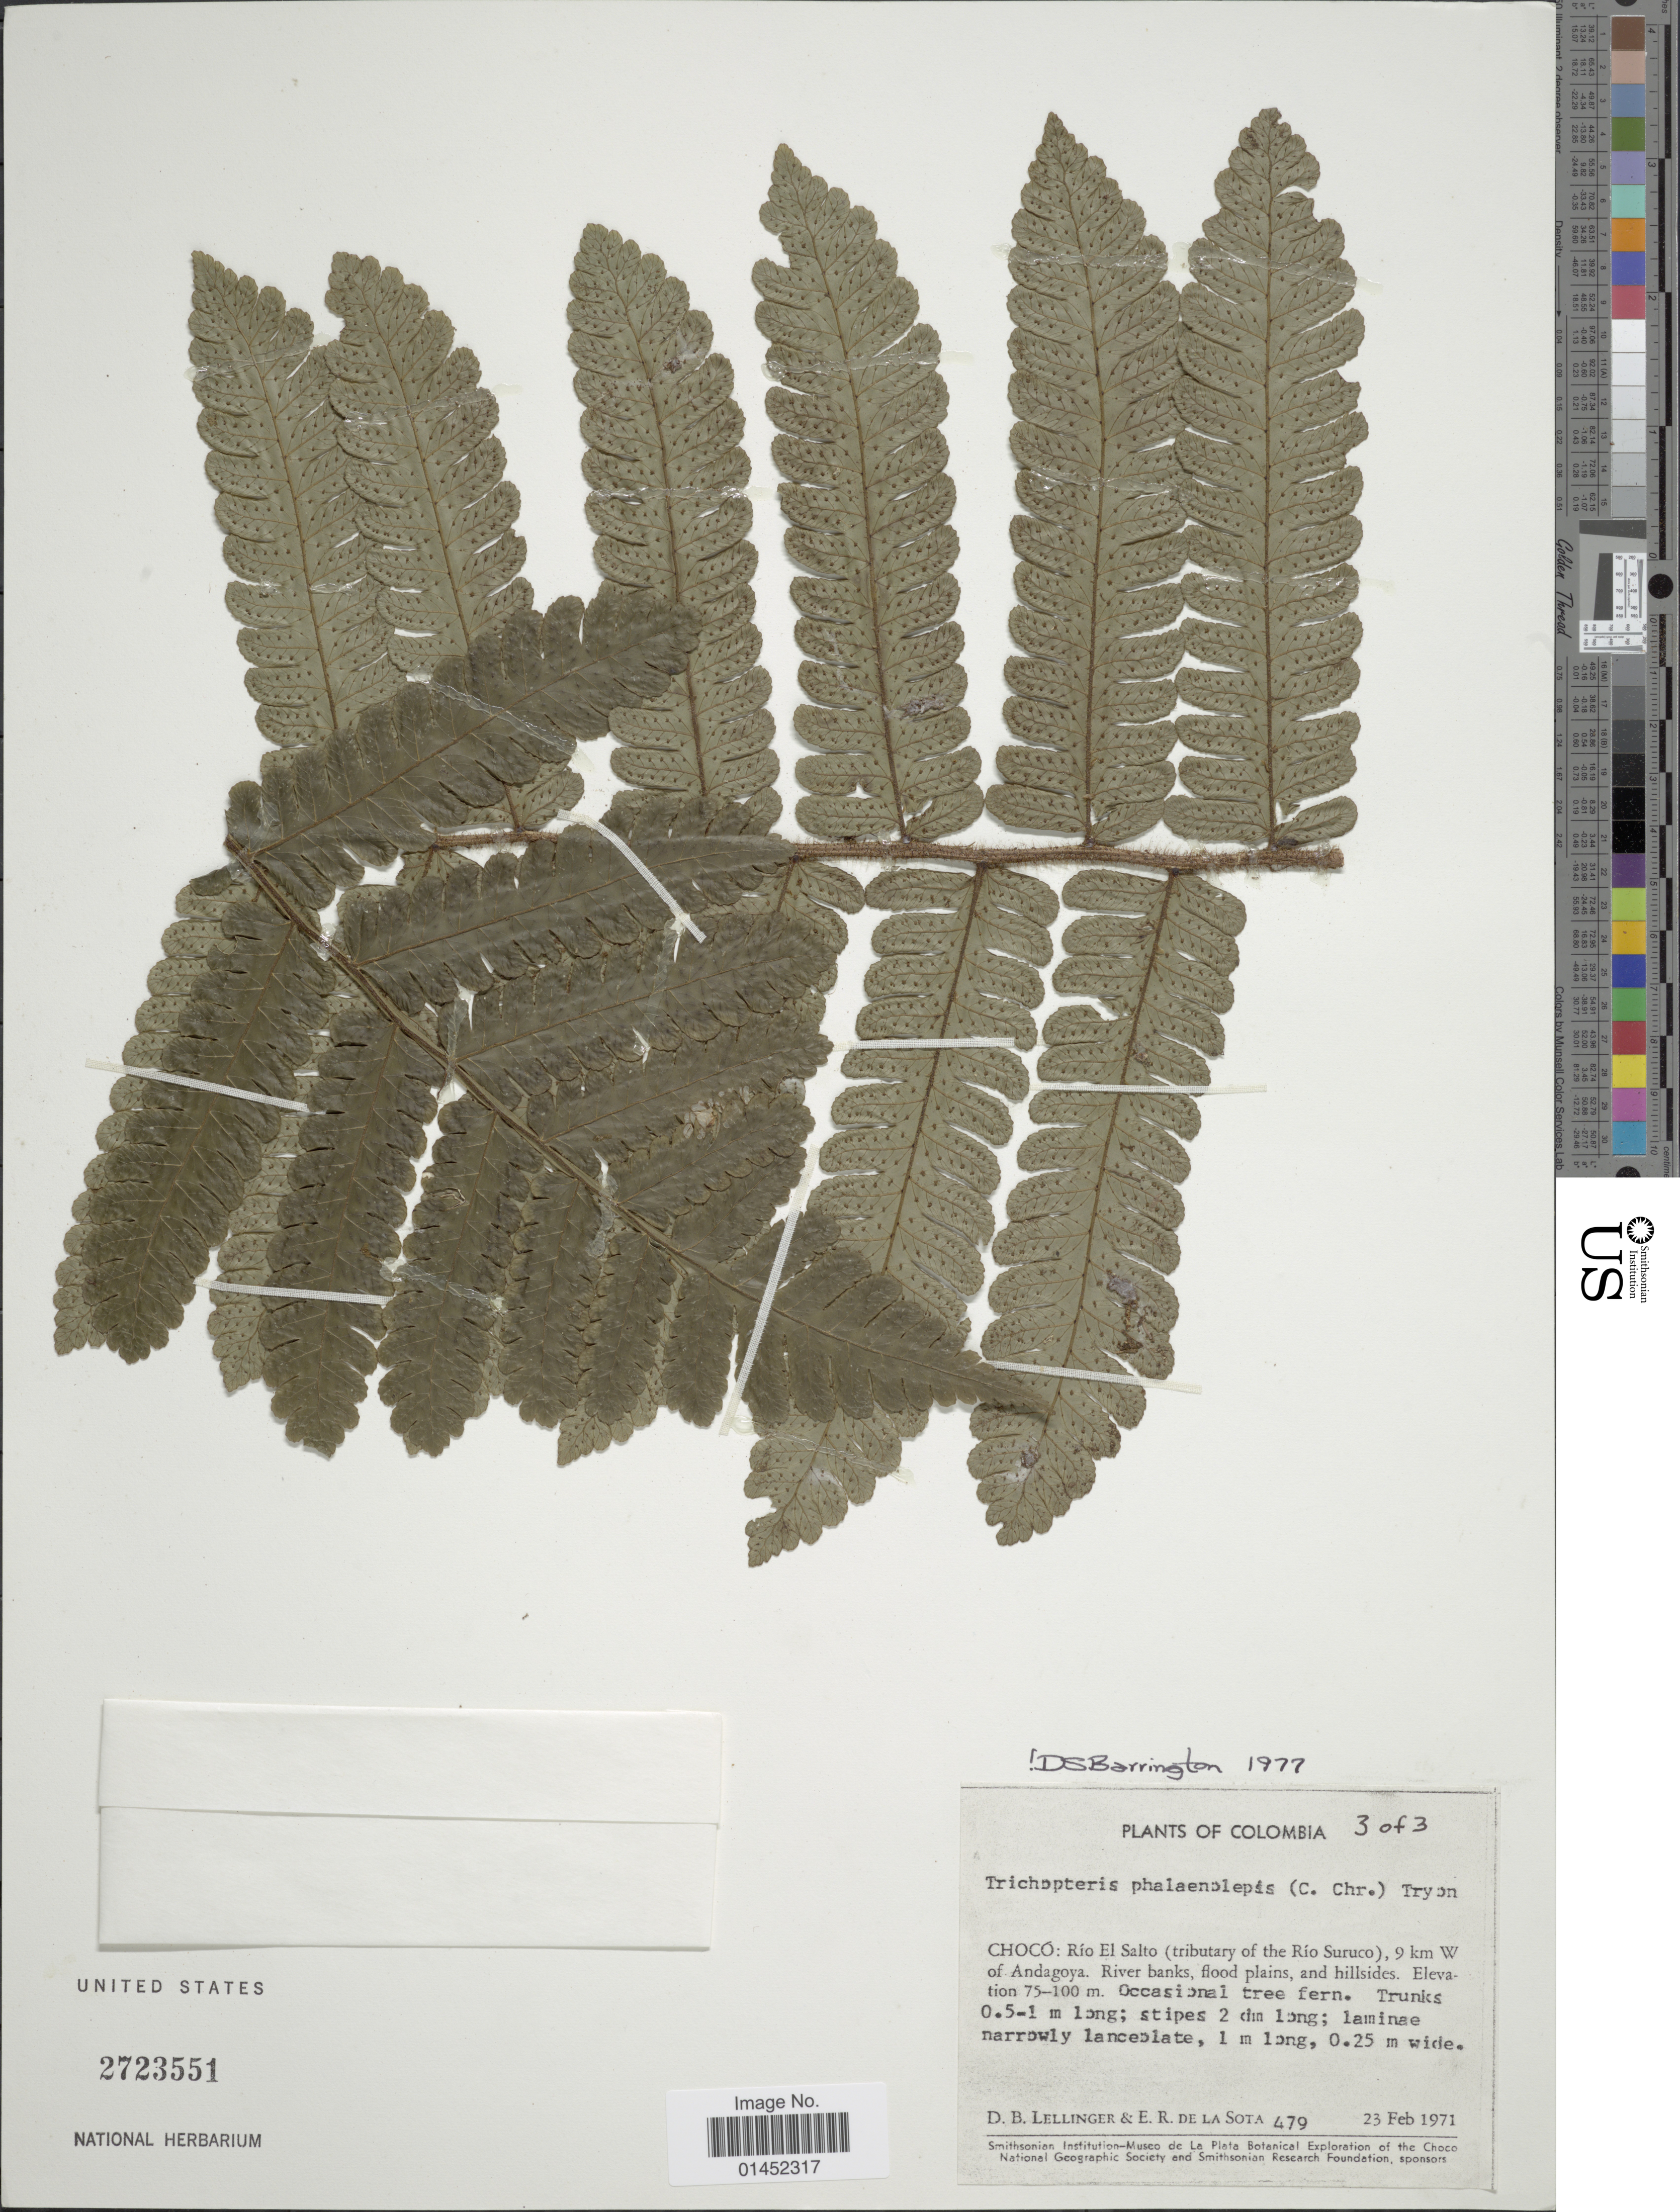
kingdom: Plantae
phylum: Tracheophyta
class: Polypodiopsida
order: Cyatheales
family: Cyatheaceae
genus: Cyathea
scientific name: Cyathea phalaenolepis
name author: (C. Chr.) Domin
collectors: D. B. Lellinger & E. R. de la Sota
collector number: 479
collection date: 1971-02-23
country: Colombia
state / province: Chocó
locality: Rio El Salto (tributary of the Río Suruco), 9 km W of Andagoya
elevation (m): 75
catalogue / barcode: US 2723551